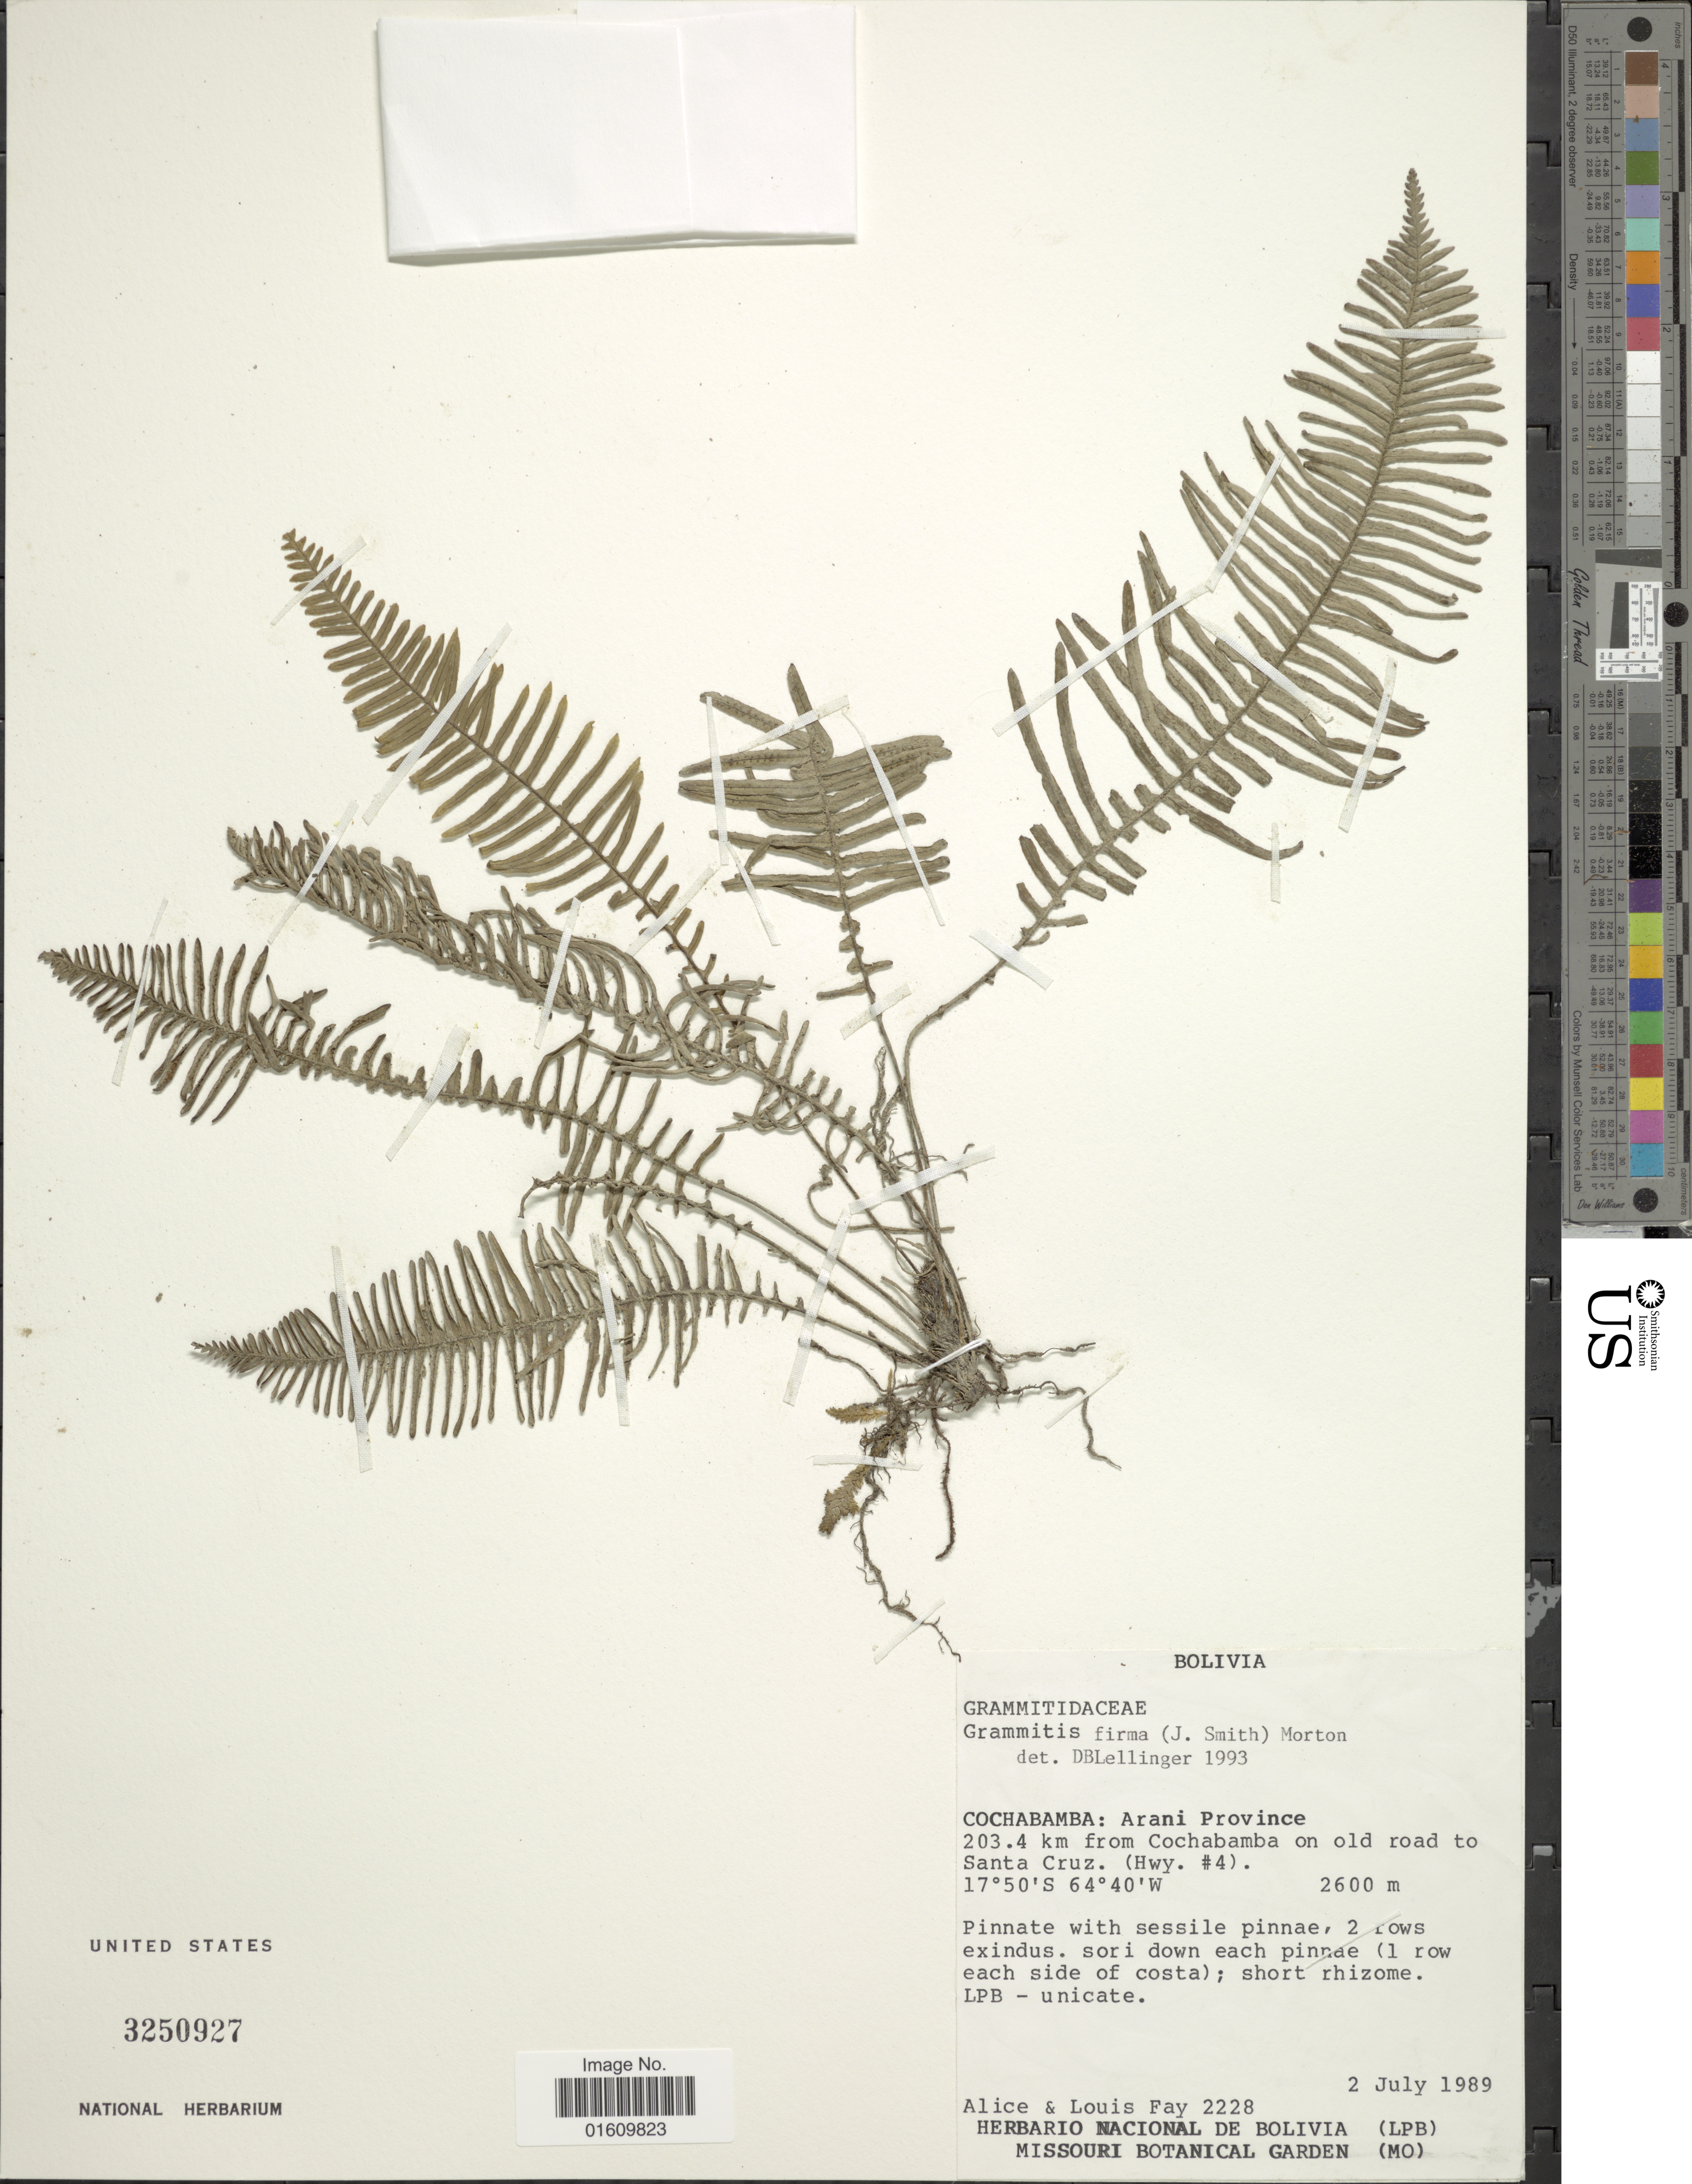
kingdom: Plantae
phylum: Tracheophyta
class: Polypodiopsida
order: Polypodiales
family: Polypodiaceae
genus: Melpomene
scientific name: Melpomene firma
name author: (J. Sm.) A.R. Sm. & R.C. Moran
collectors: A. Fay & L. Fay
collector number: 2228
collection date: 1989-07-02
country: Bolivia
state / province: Cochabamba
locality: Arani Province 203.4 km from Cochabamba on old road to Santa Cruz. ( Hwy #4 )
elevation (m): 2600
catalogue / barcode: US 3250927